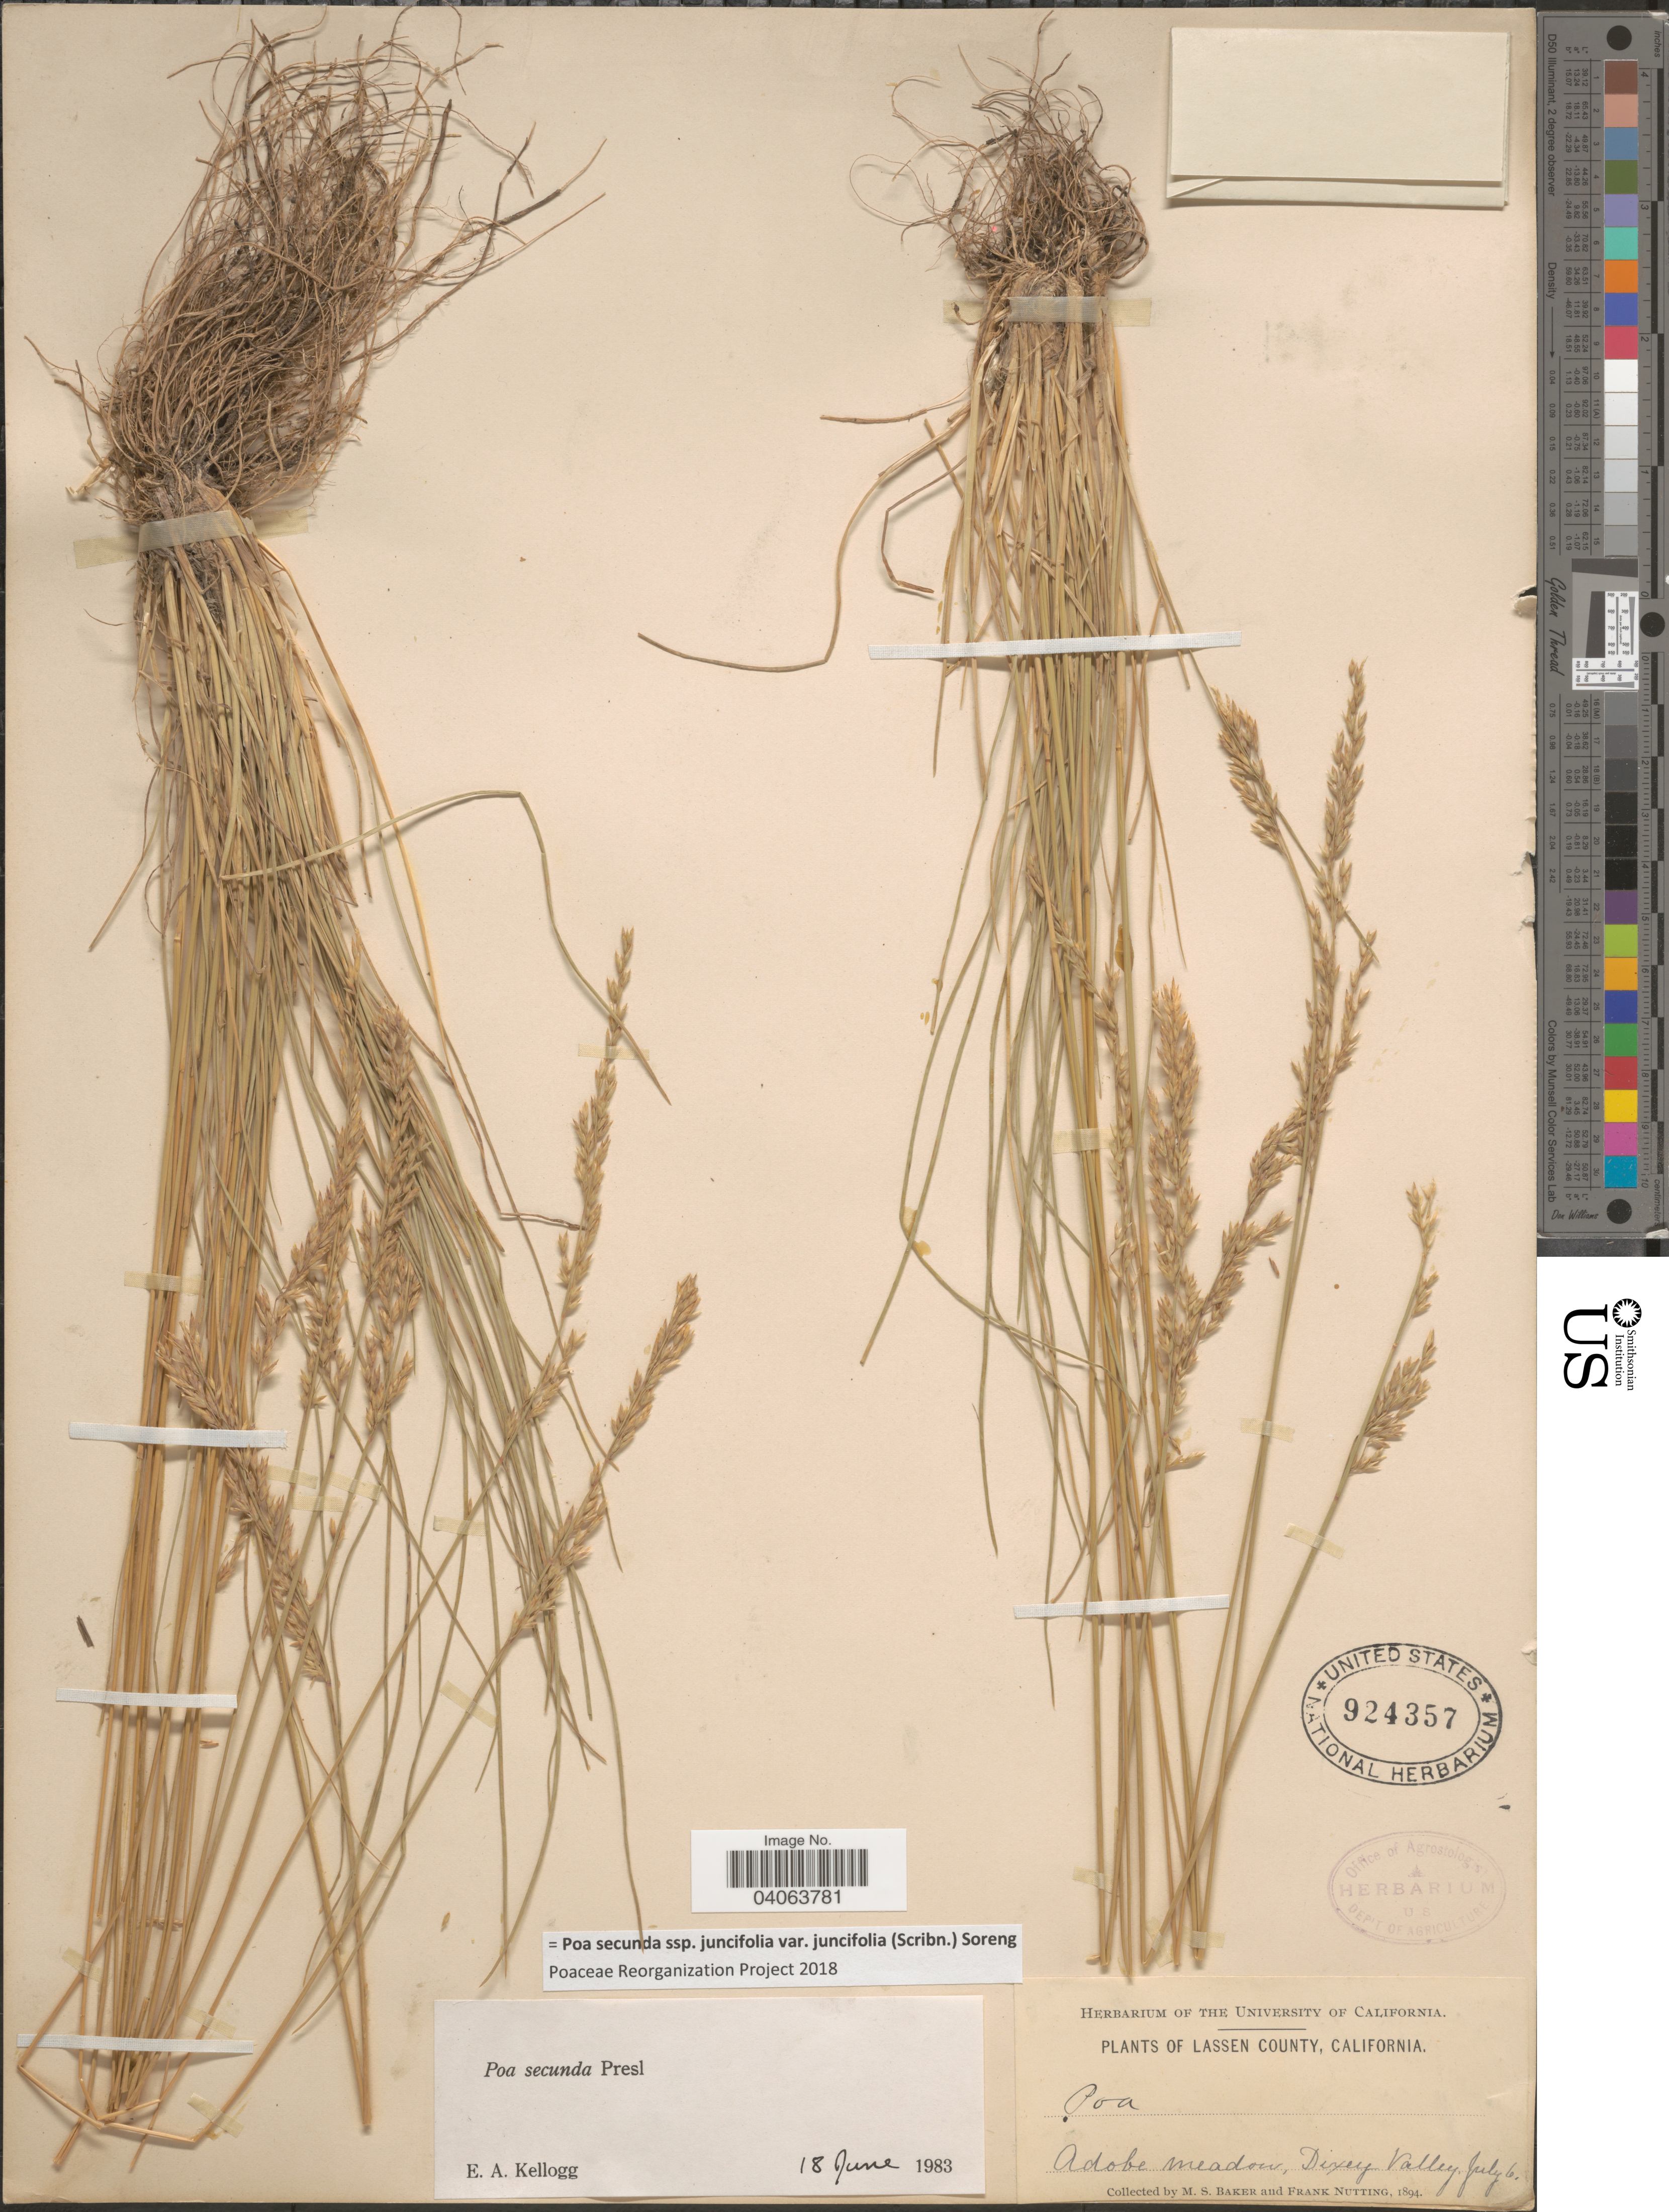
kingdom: Plantae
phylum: Tracheophyta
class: Liliopsida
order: Poales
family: Poaceae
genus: Poa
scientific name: Poa secunda subsp. juncifolia var. juncifolia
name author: (Scribn.) Soreng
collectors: M. S. Baker & F. Nutting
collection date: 1894-07-06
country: United States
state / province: California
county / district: Lassen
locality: Lassen County. Adobe meadow, Dixey Valley.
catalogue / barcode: US 924357